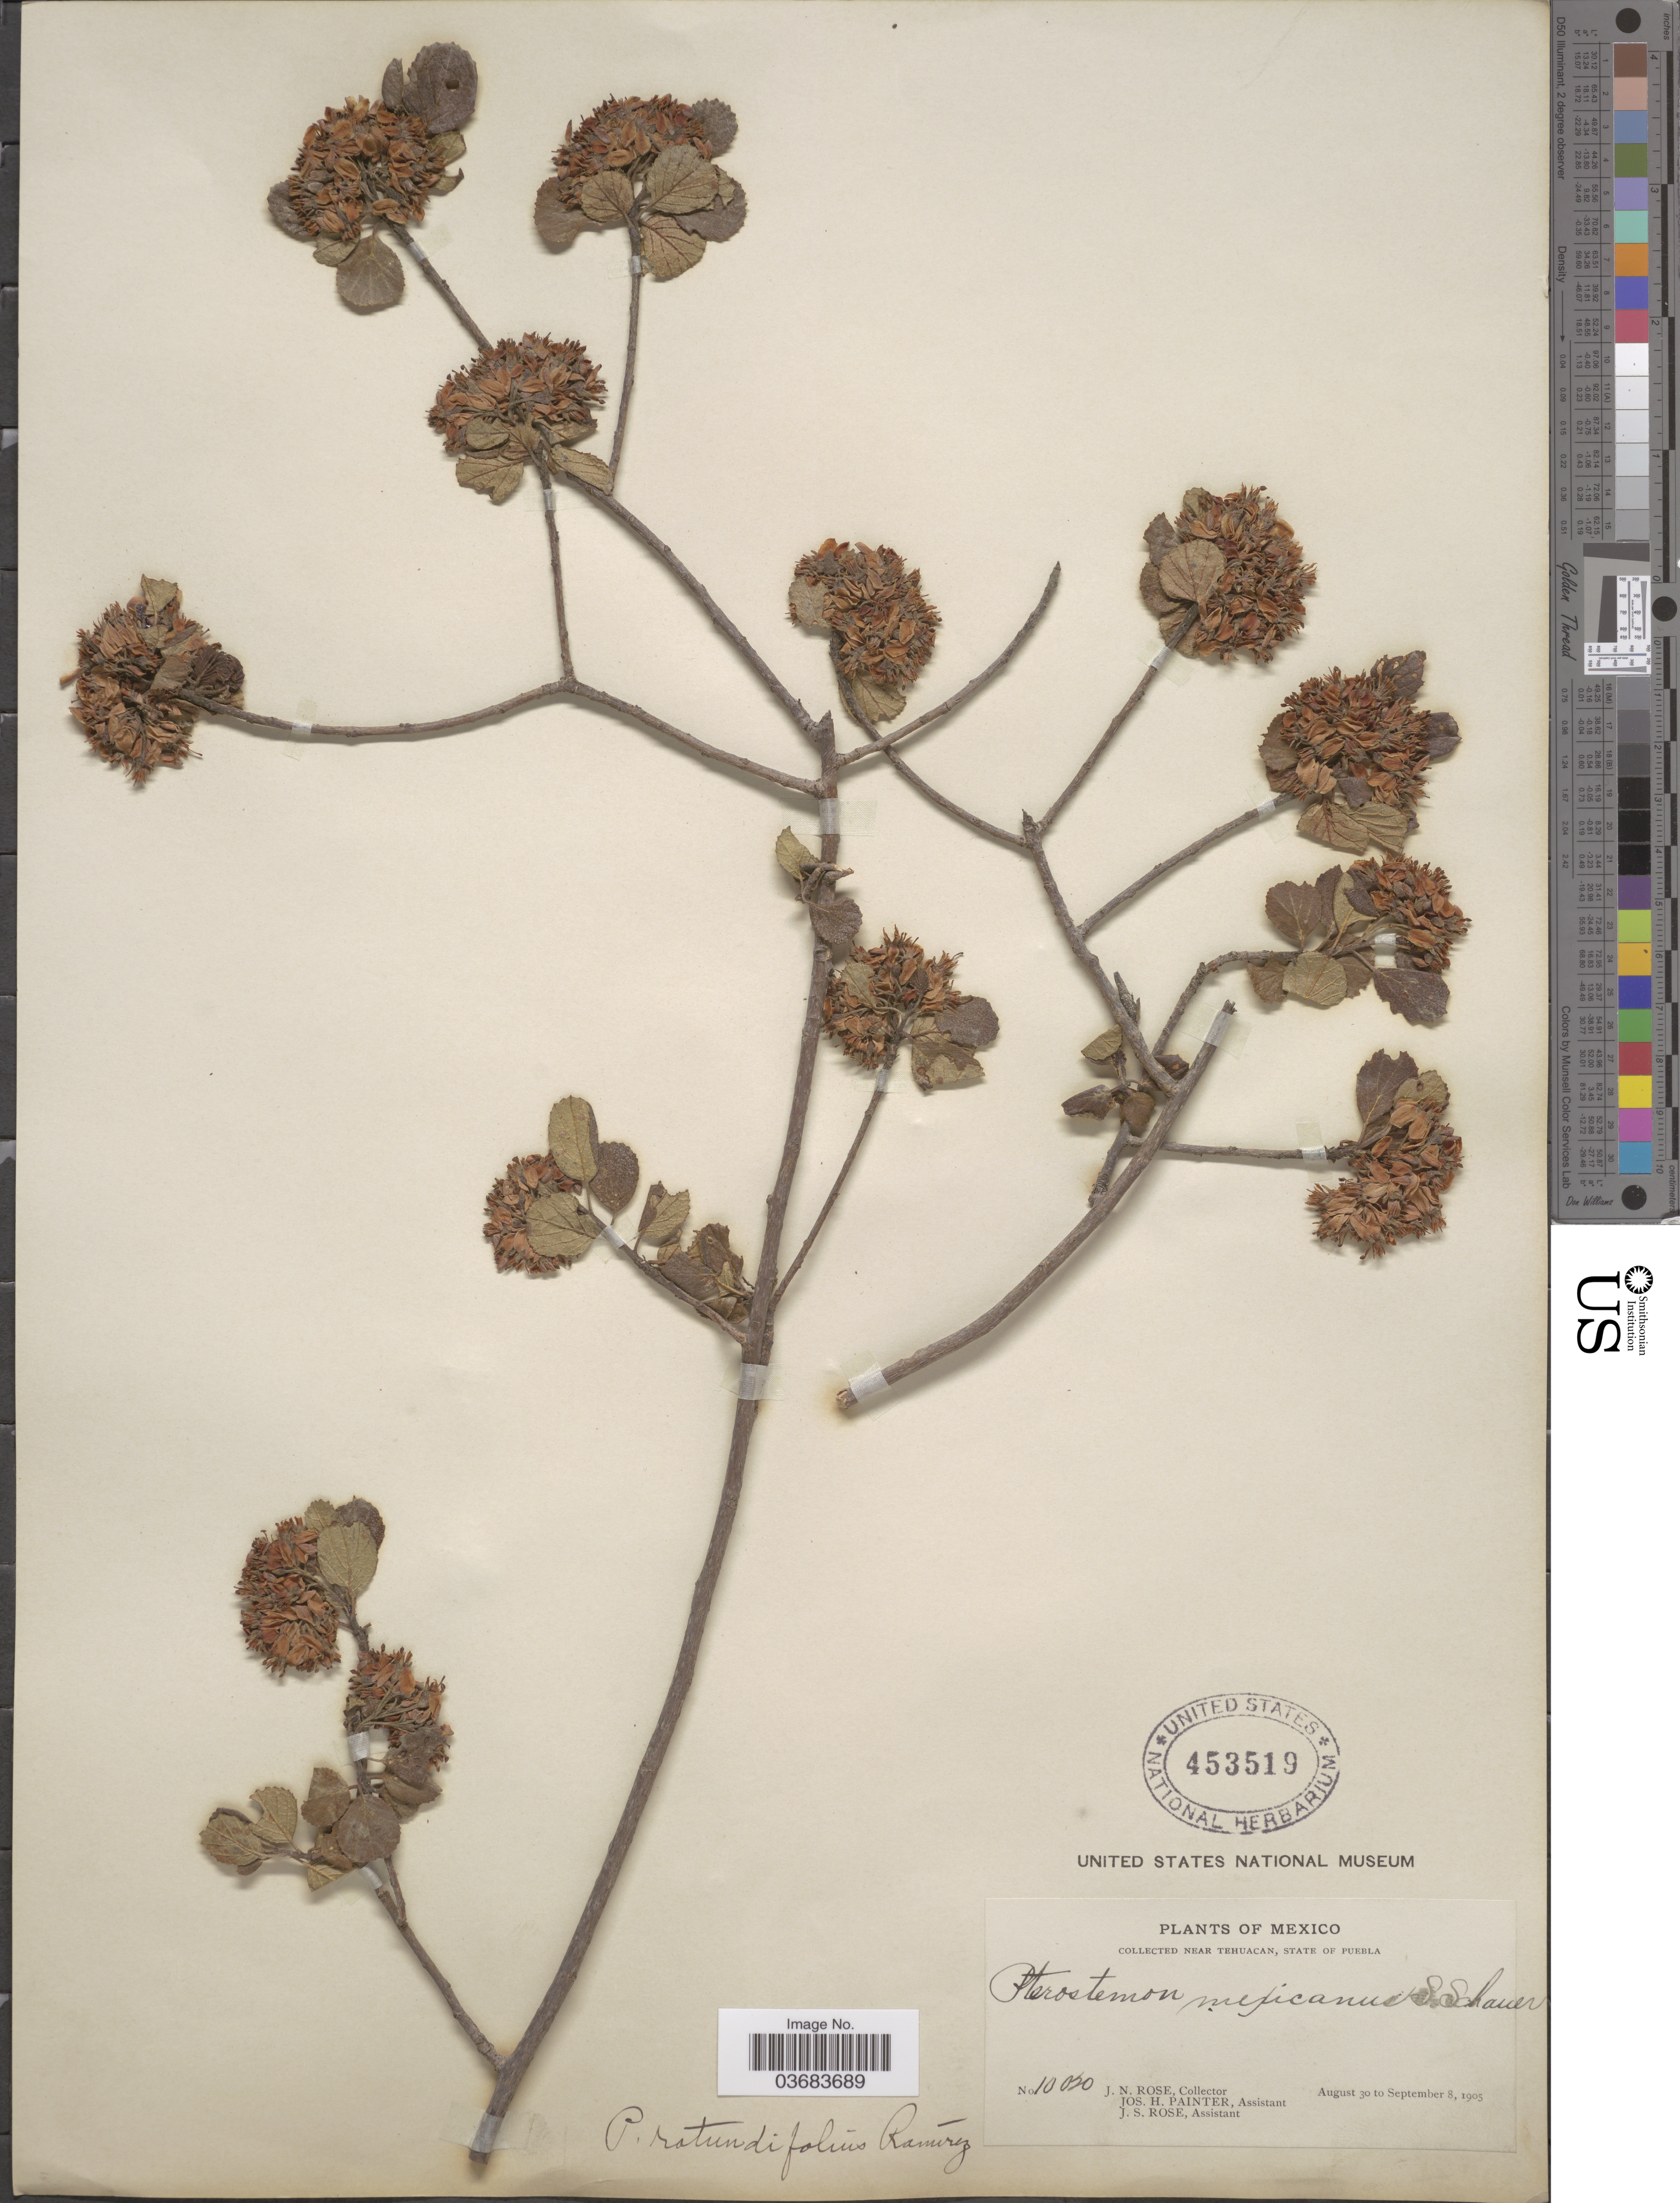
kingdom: Plantae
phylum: Tracheophyta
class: Magnoliopsida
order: Saxifragales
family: Iteaceae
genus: Pterostemon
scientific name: Pterostemon rotundifolius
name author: Ramírez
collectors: J. N. Rose, J. H. Painter & J. S. Rose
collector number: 10020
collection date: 1905-08-30/1905-09-08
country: Mexico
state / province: Puebla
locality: Near Tehuacan.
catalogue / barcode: US 453519